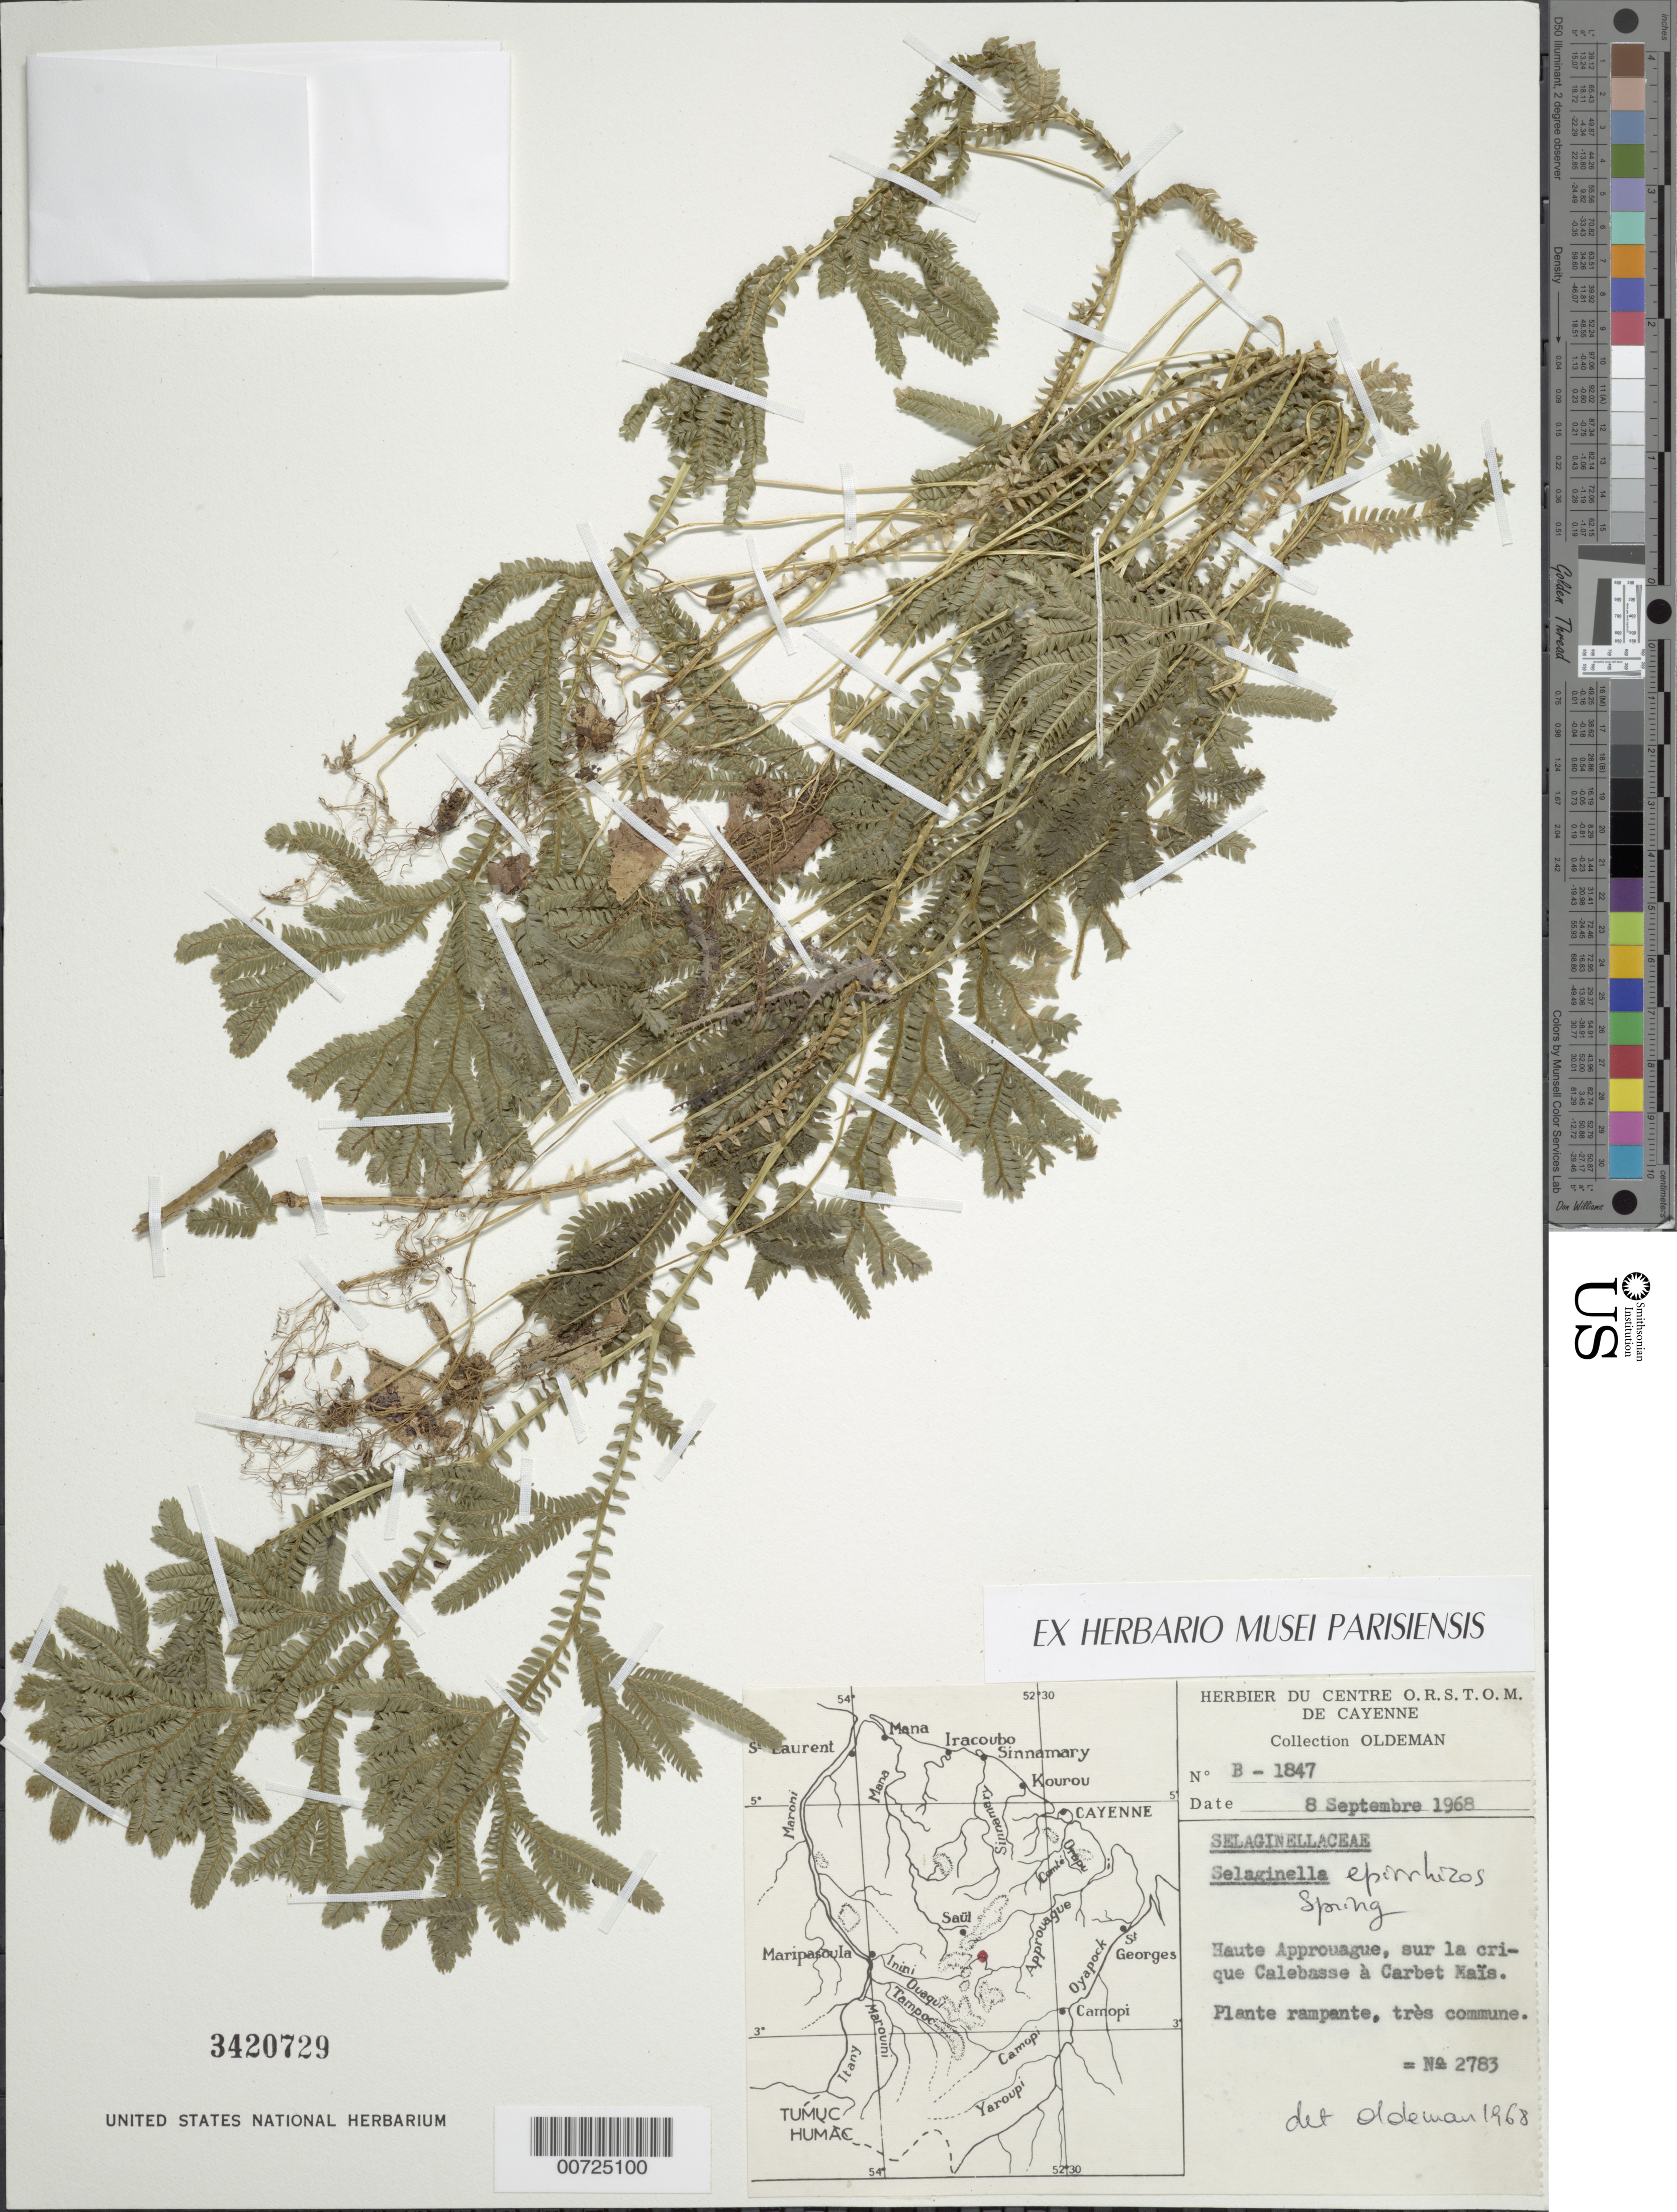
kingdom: Plantae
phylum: Tracheophyta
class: Lycopodiopsida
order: Selaginellales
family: Selaginellaceae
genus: Selaginella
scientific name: Selaginella epirrhizos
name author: Spring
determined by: Oldeman, R. A. A.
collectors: R. Oldeman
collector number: B 1847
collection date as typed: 8-Sep-68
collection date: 1968-09-08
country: French Guiana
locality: Crique Calebasse à Carbet Maïs, Haute Approuague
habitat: Along creek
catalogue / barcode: US 3420729